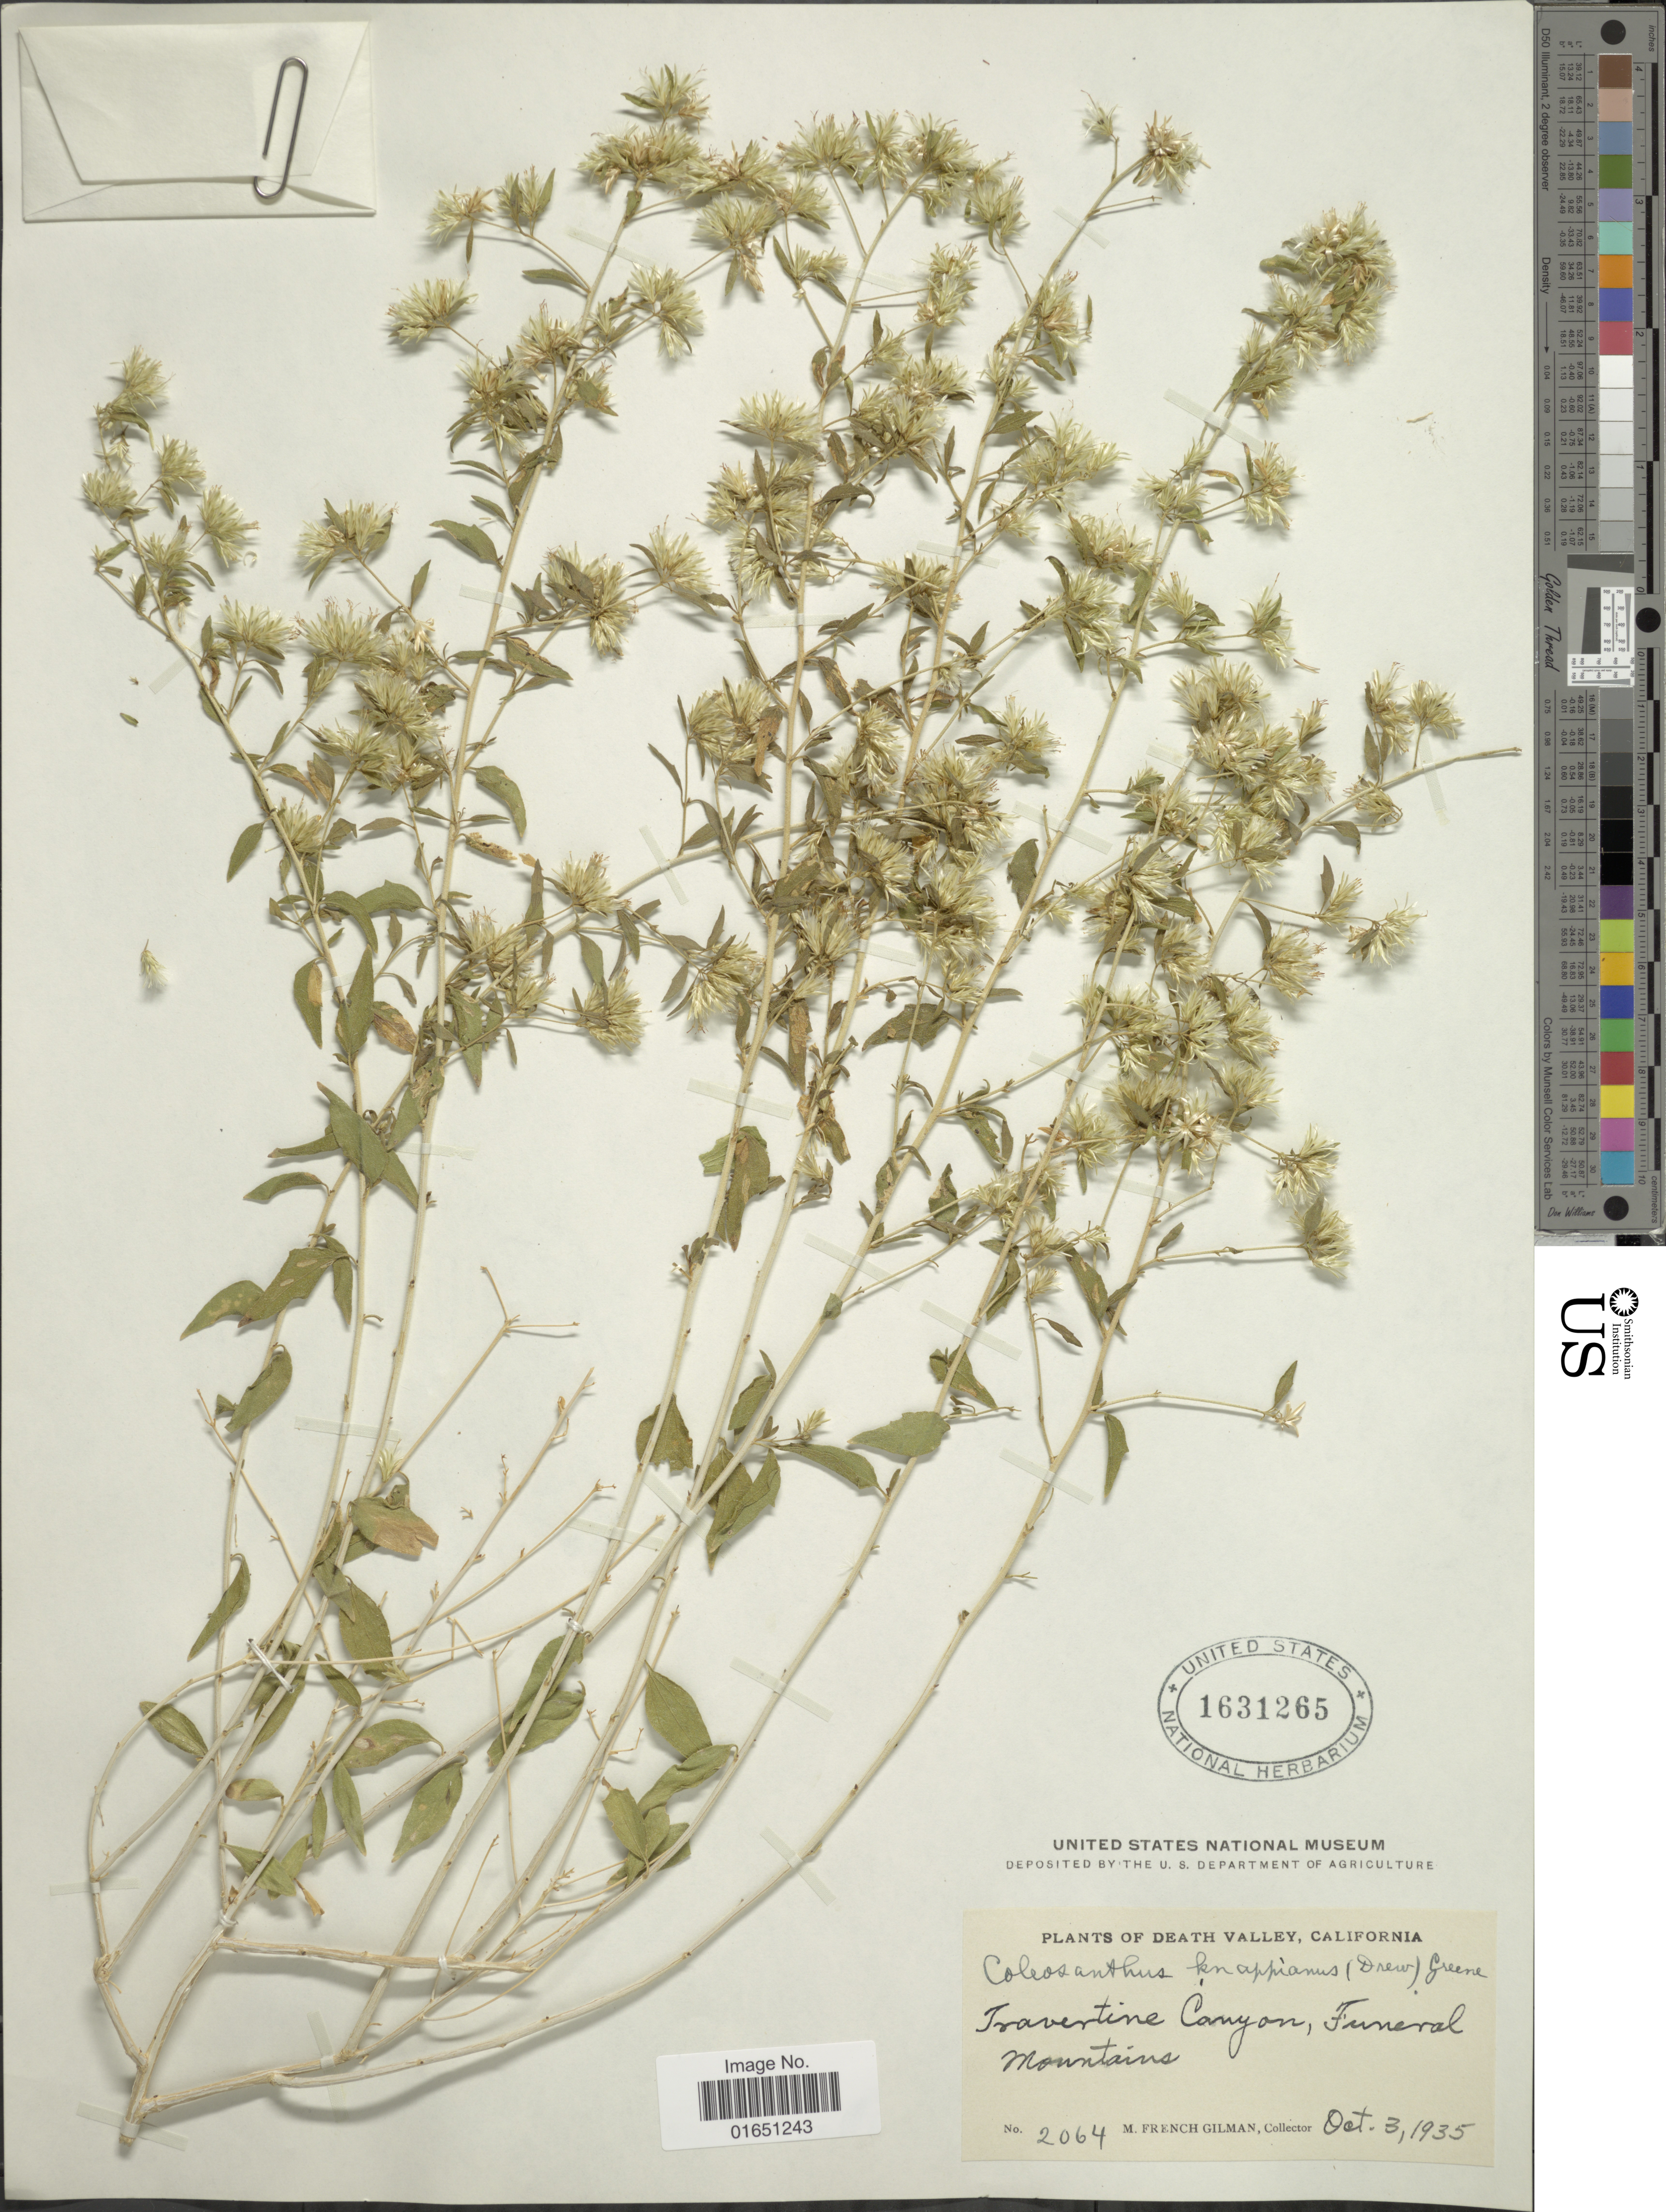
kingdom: Plantae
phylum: Tracheophyta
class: Magnoliopsida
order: Asterales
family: Asteraceae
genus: Brickellia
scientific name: Brickellia knappiana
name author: Drew in Greene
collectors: M. F. Gilman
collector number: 2064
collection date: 1935-10-30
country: United States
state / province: California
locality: Death Valley, Fravertine Canyon, Funeral Mountains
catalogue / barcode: US 1631265